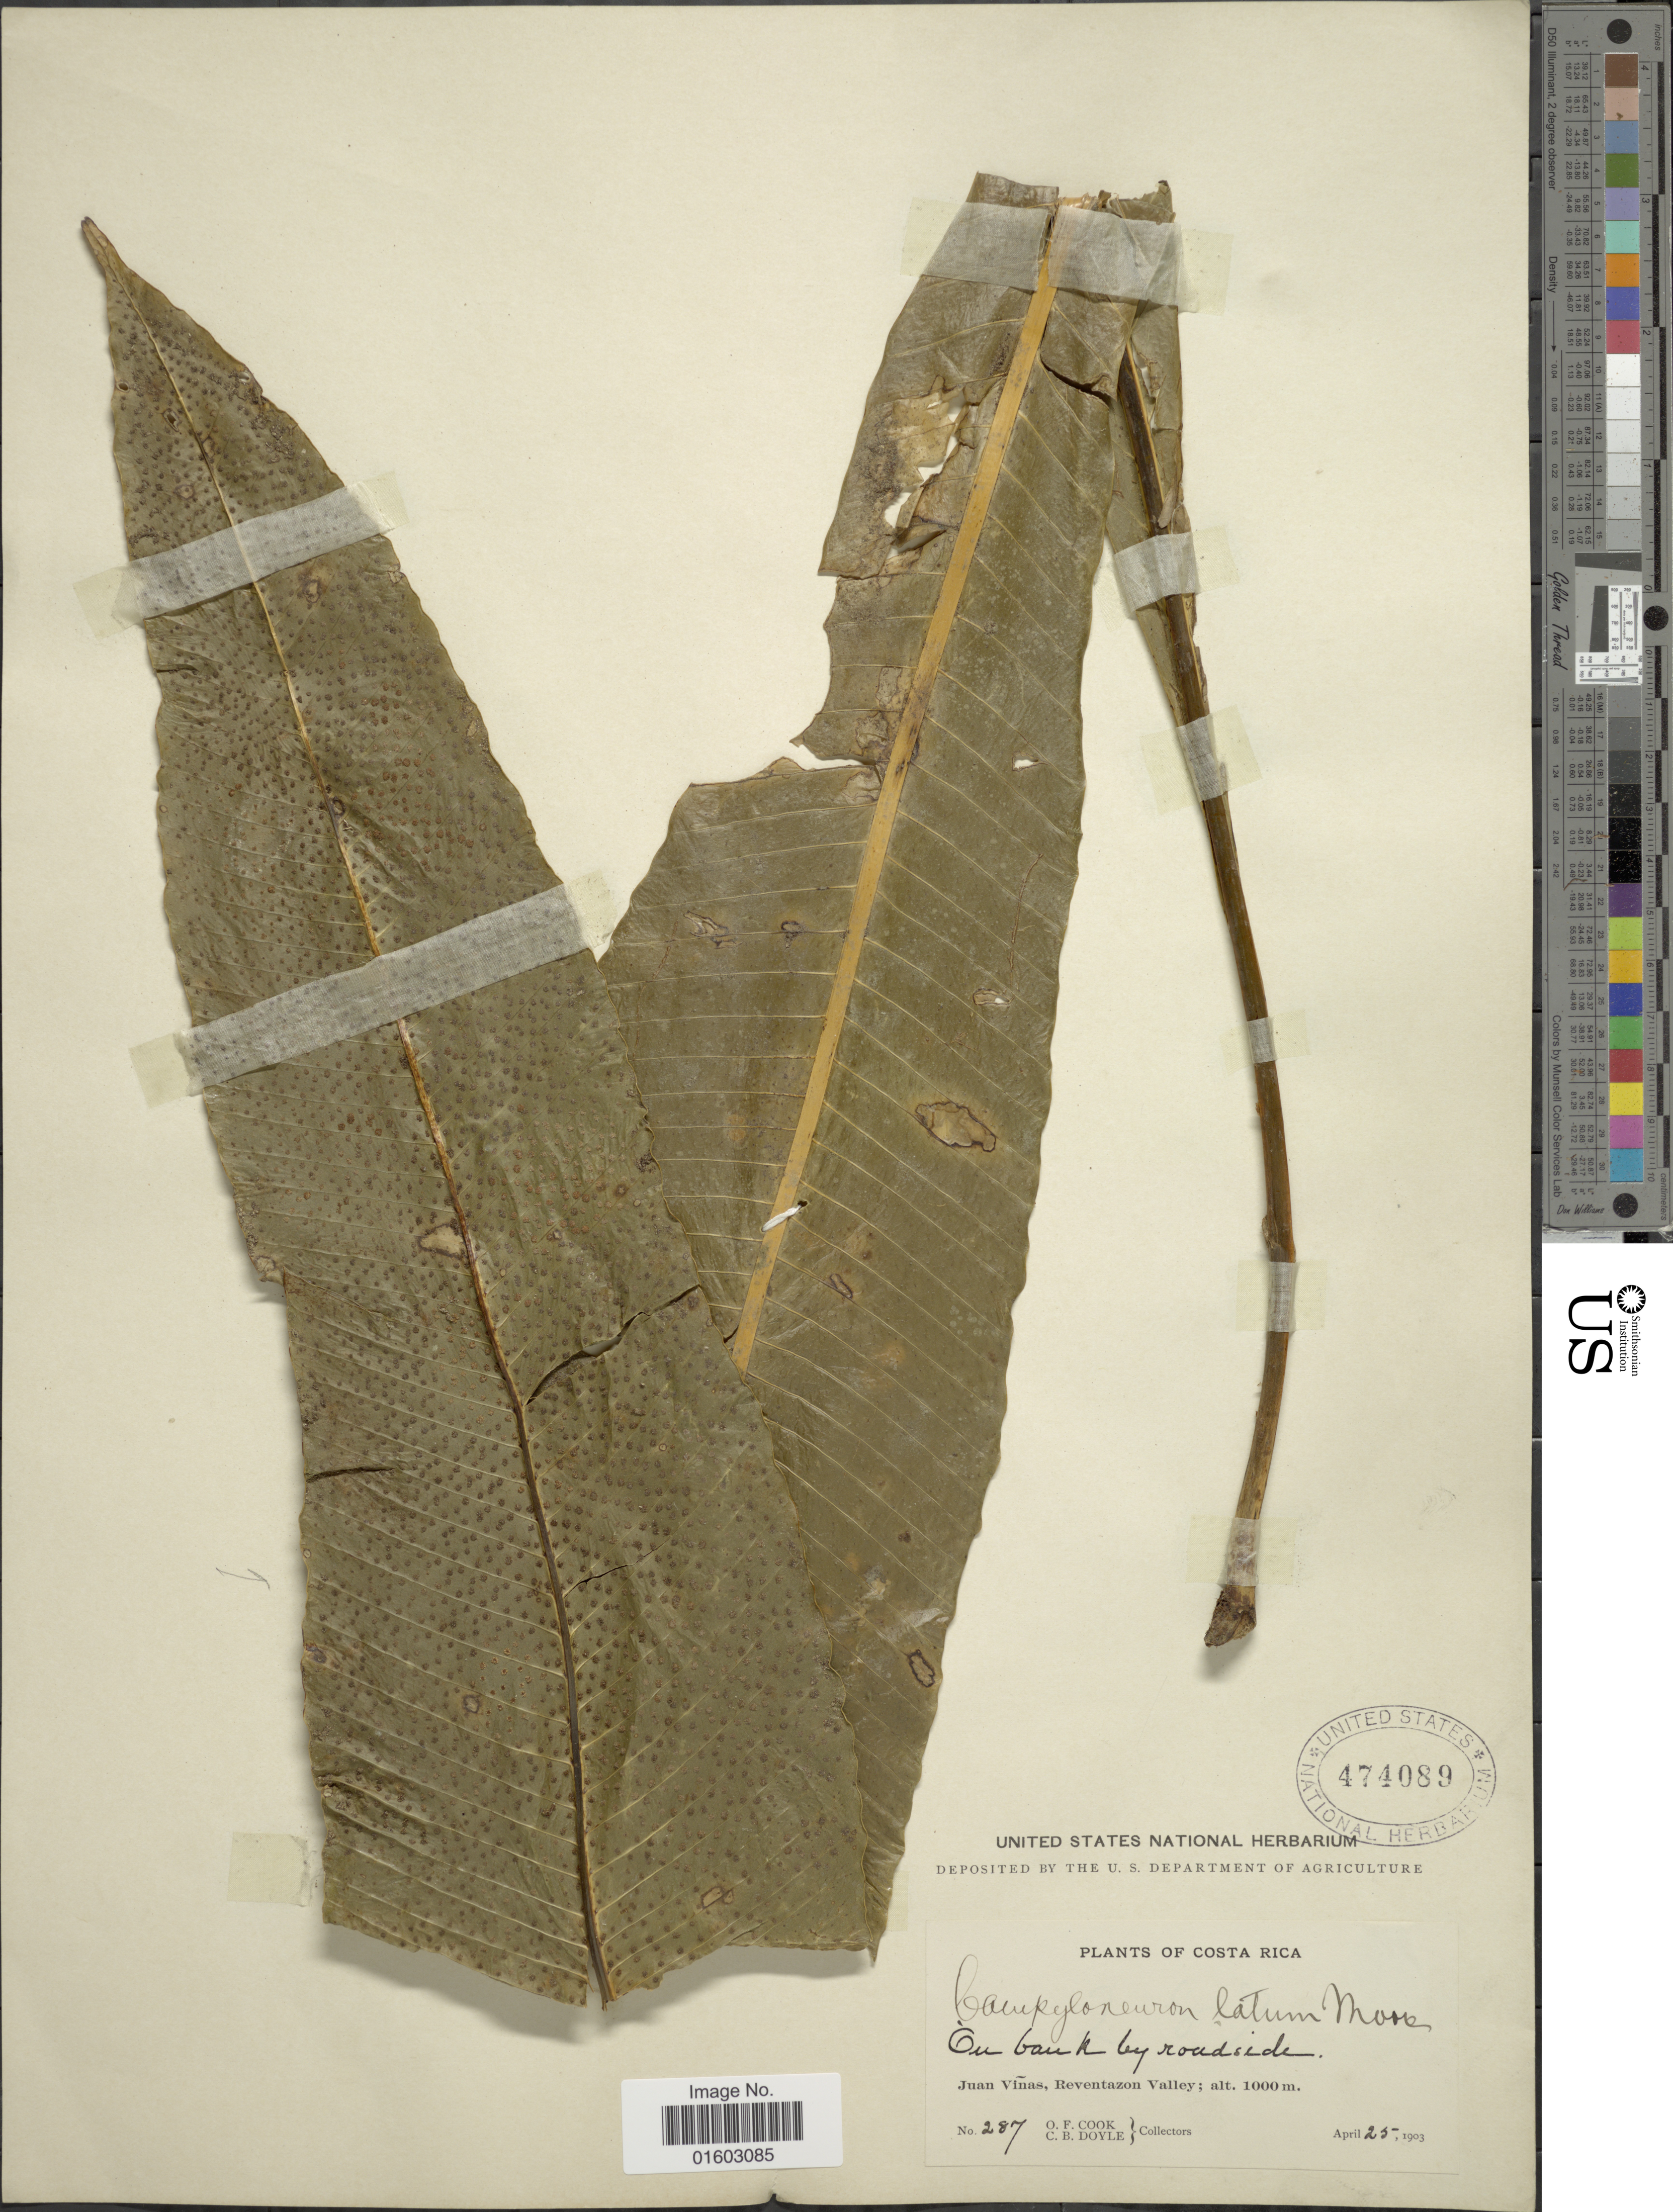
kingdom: Plantae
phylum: Tracheophyta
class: Polypodiopsida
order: Polypodiales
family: Polypodiaceae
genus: Campyloneurum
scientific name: Campyloneurum latum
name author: T. Moore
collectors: O. F. Cook & C. Doyle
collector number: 287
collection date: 1903-04-25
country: Costa Rica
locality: Juan Vinas, Reventazon Valley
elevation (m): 1000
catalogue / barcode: US 474089